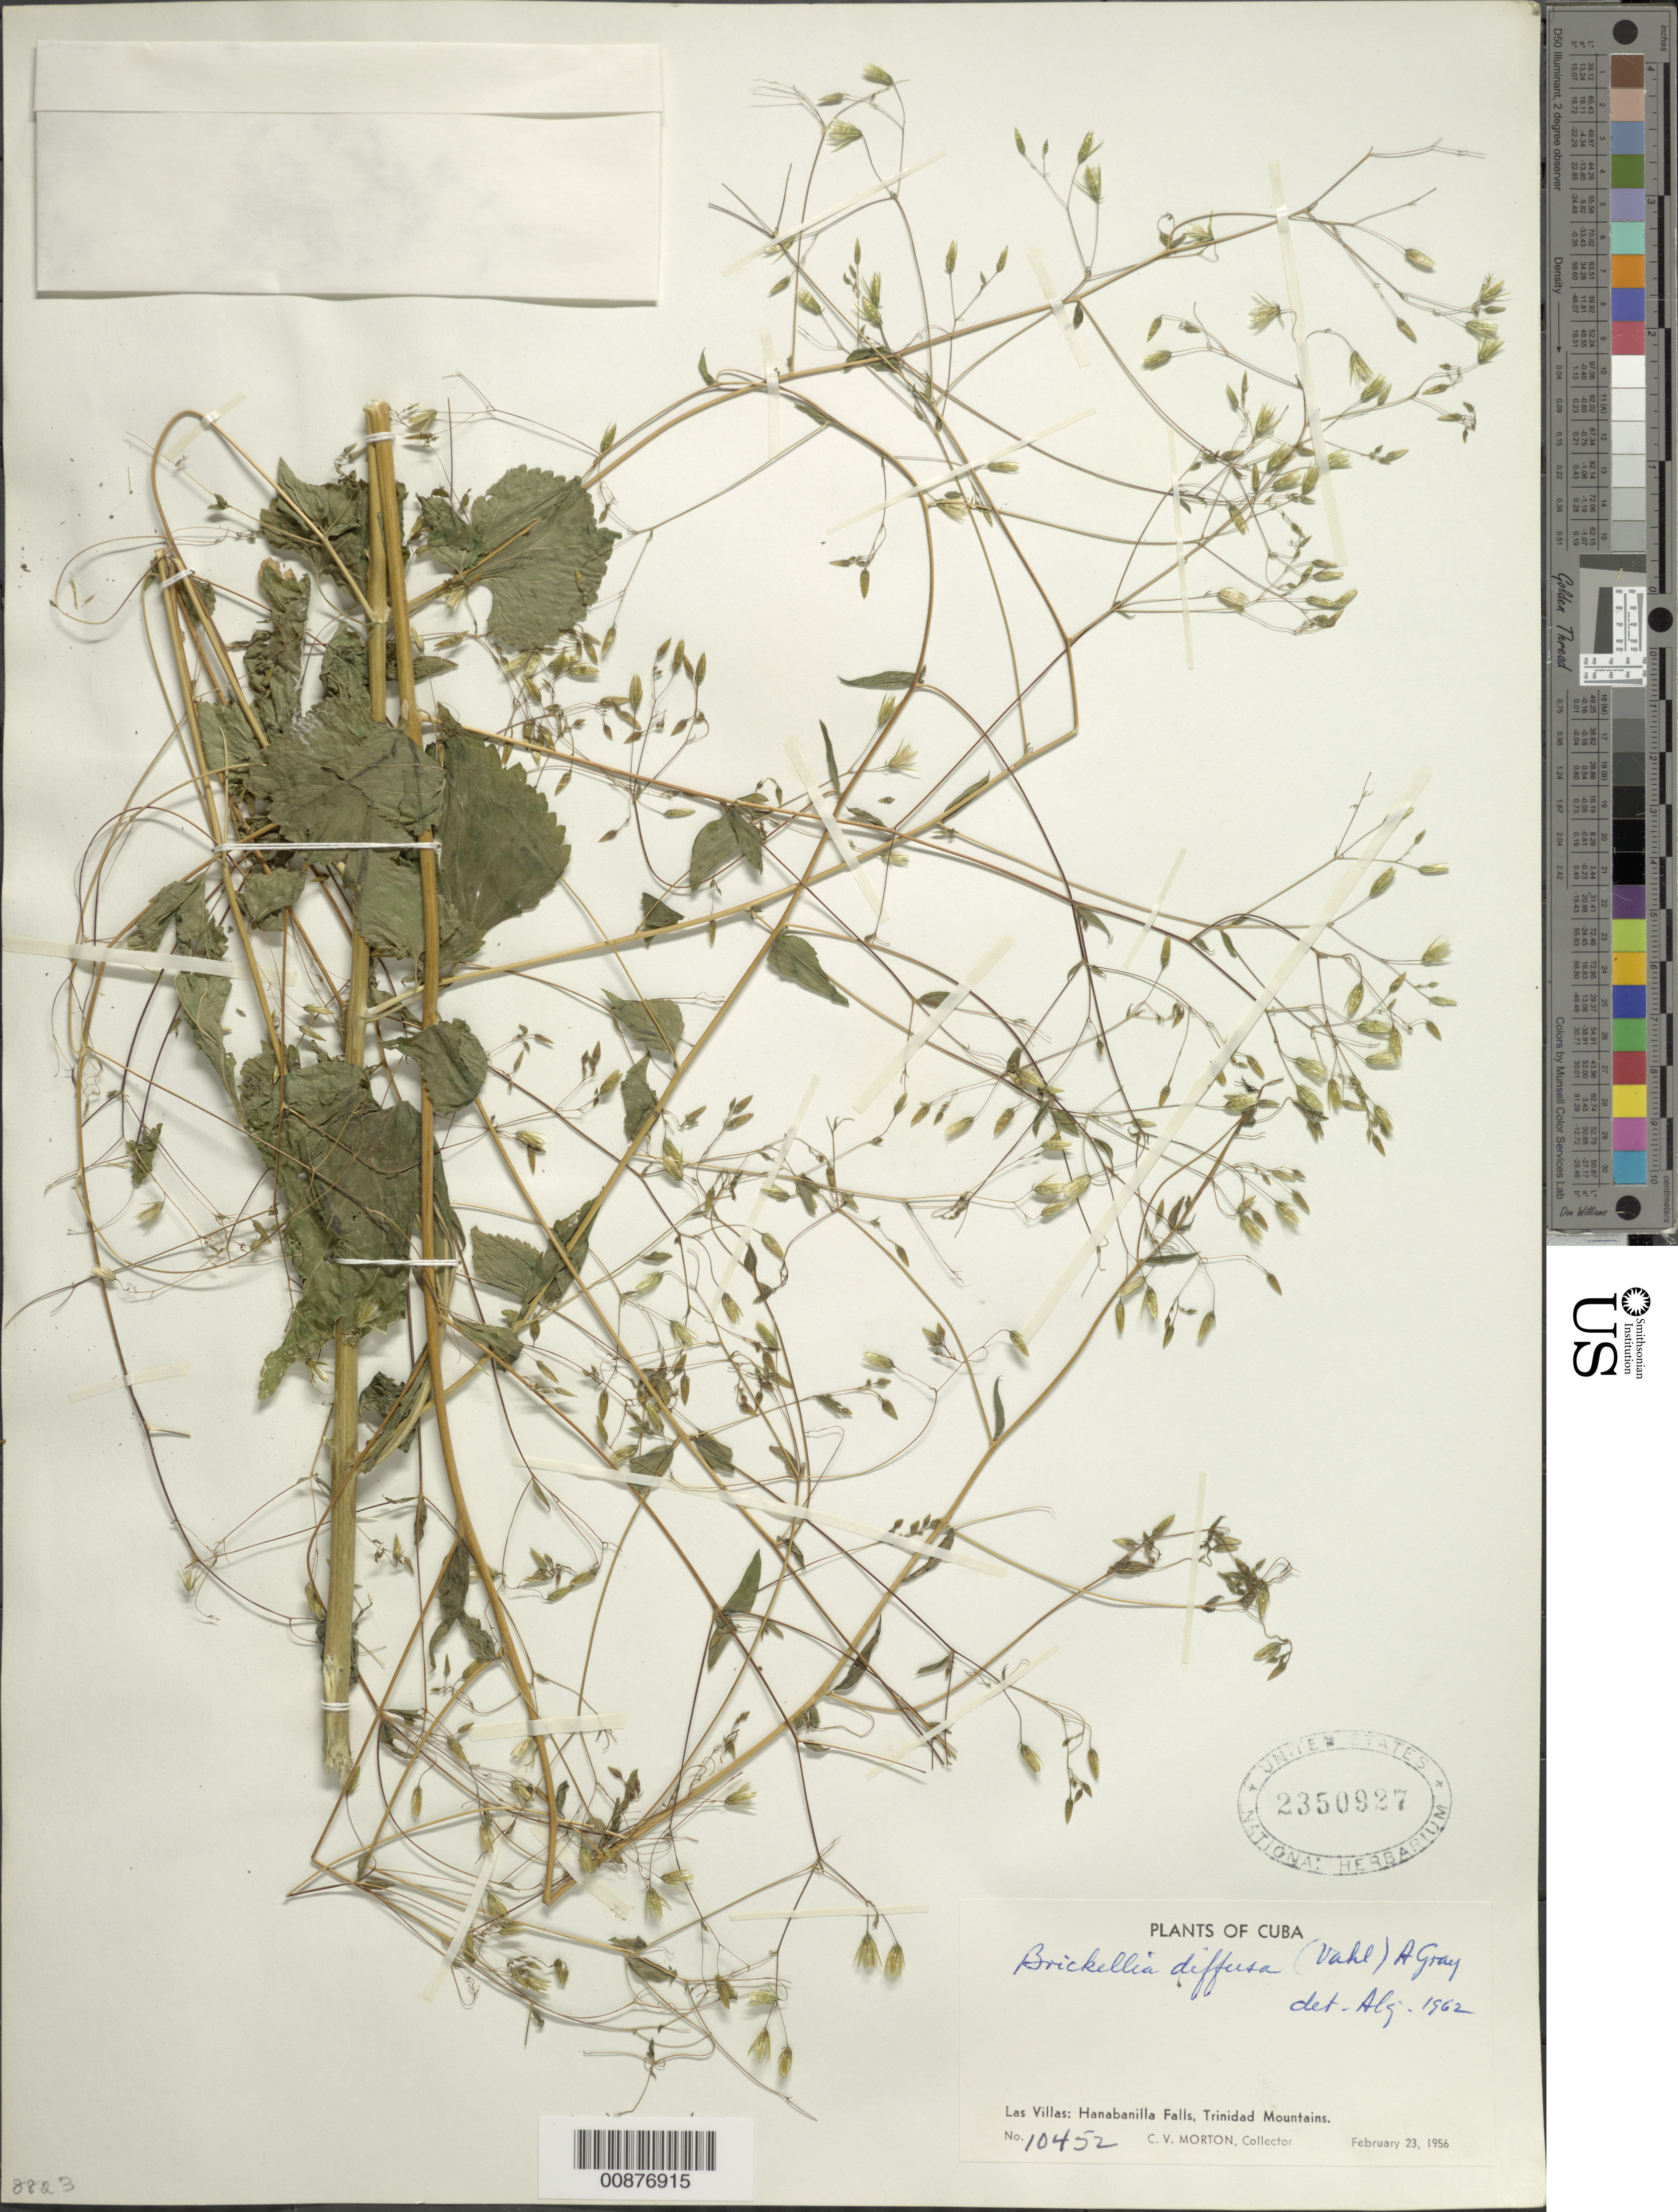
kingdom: Plantae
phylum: Tracheophyta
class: Magnoliopsida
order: Asterales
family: Asteraceae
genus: Brickellia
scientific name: Brickellia diffusa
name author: (Vahl) A. Gray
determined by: Liogier, Alain H.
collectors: C. V. Morton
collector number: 10452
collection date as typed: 23 Feb 1956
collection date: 1956-02-23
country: Cuba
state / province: Las Villas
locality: Hanabanilla Falls, Trinidad Mountains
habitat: Montane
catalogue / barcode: US 2350927